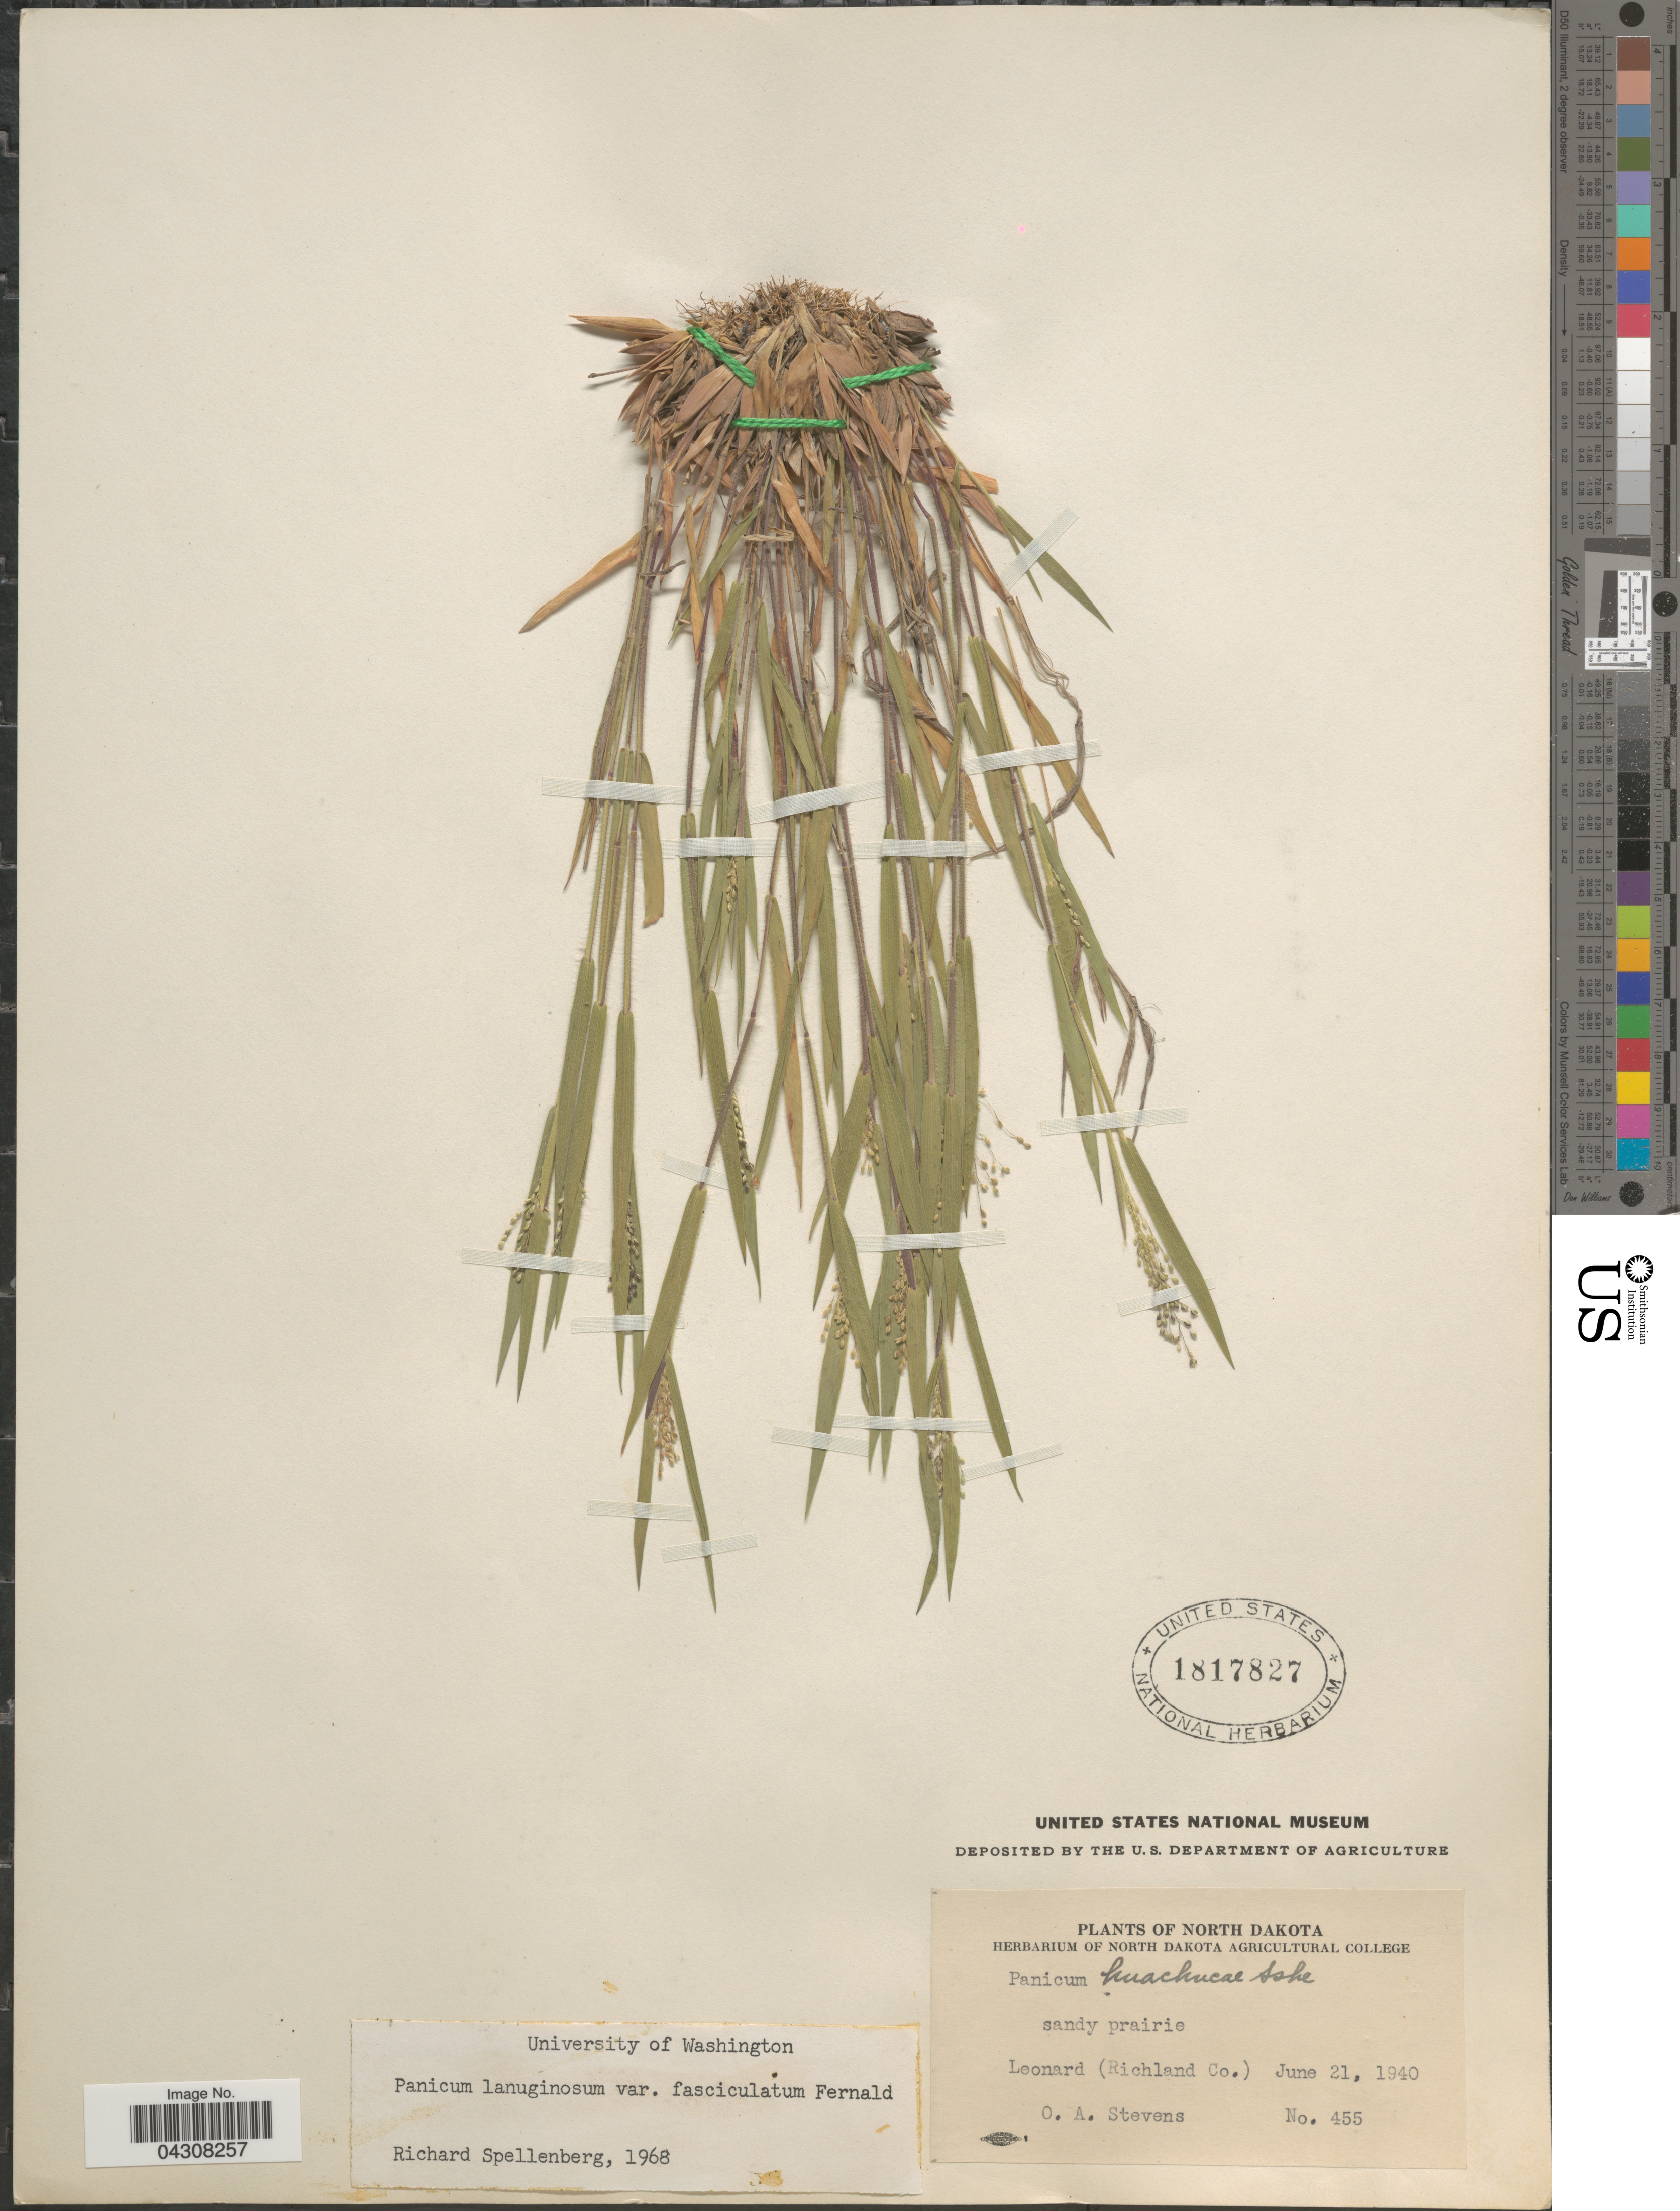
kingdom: Plantae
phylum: Tracheophyta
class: Liliopsida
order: Poales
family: Poaceae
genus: Dichanthelium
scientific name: Dichanthelium acuminatum var. acuminatum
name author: (Sw.) Gould & C.A. Clark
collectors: O. A. Stevens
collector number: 455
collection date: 1940-06-21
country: United States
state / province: North Dakota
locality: Sandy prairie. Leonard (Richland Co.).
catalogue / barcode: US 1817827